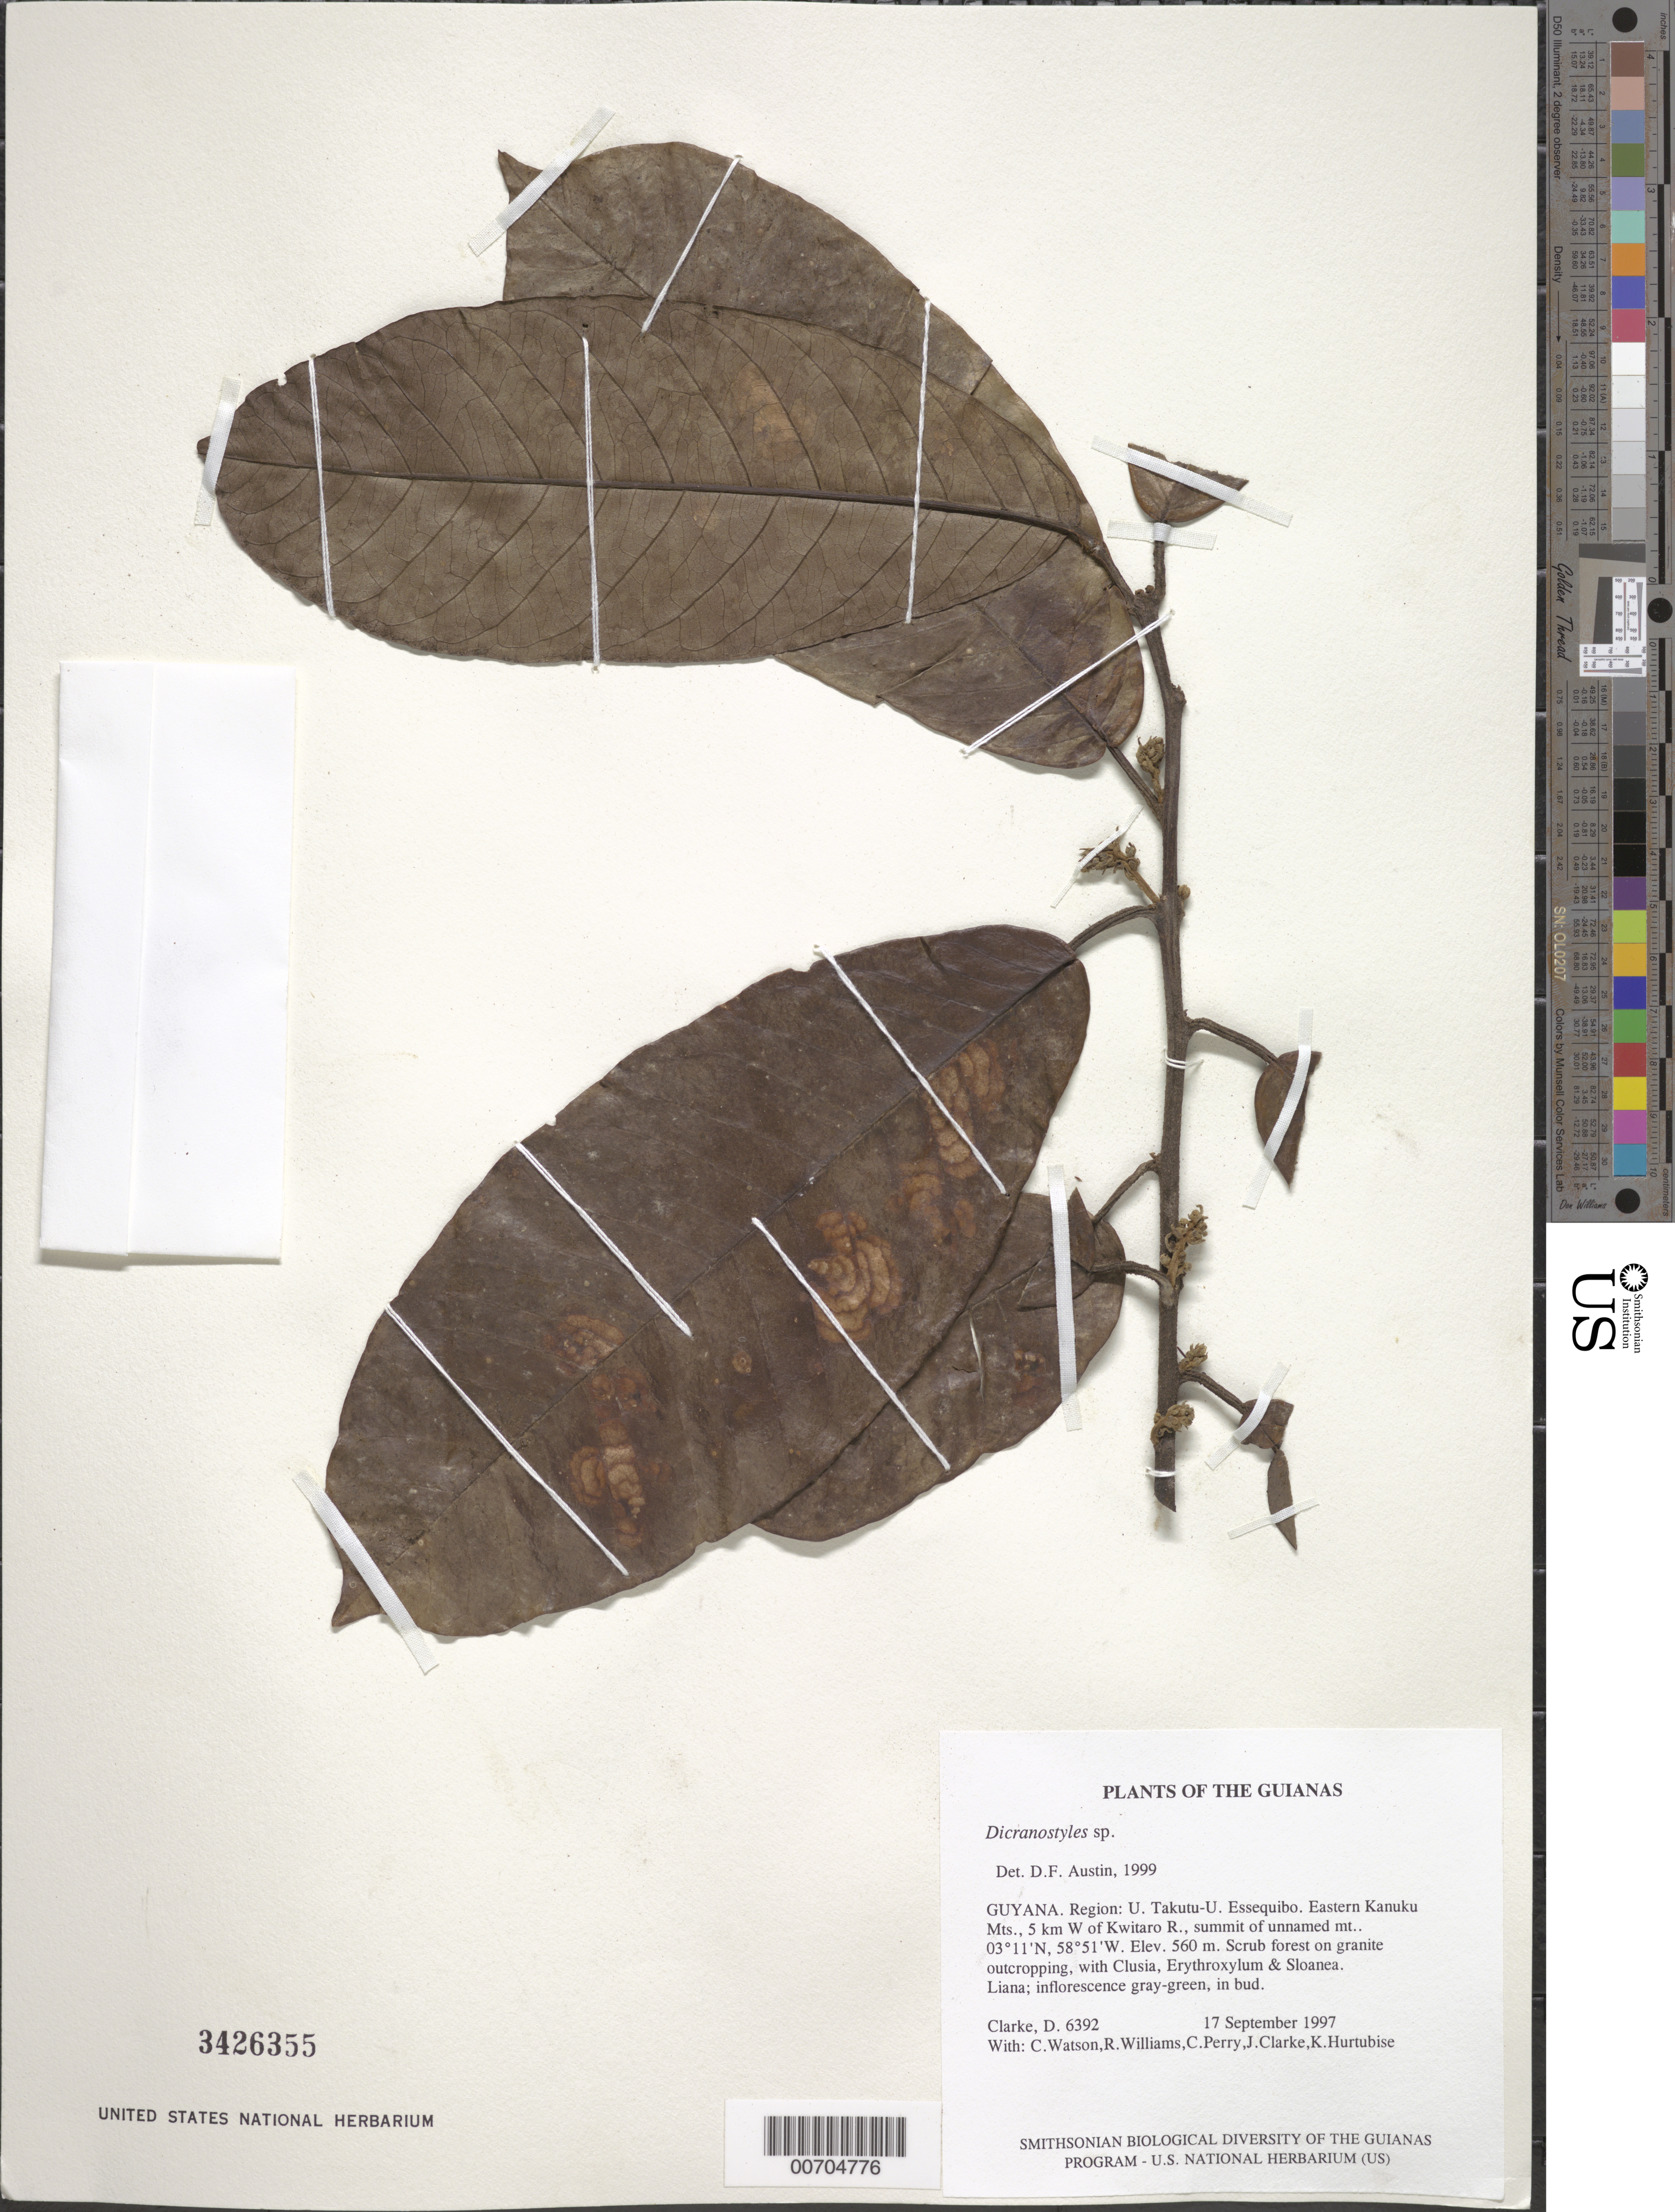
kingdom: Plantae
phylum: Tracheophyta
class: Magnoliopsida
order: Solanales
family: Convolvulaceae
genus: Dicranostyles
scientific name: Dicranostyles sp.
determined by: Austin, D. F.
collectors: H. D. Clarke, C. Watson, R. Williams, C. Perry, J. Clarke & K. Hurtubise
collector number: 6392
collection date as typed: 17 September 1997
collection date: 1997-09-17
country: Guyana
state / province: U. Takutu-U. Essequibo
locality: Eastern Kanuku Mts., 5 km W of Kwitaro R., summit of unnamed mt.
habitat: Scrub forest on granite outcropping, with Clusia, Erythroxylum & Sloanea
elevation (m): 560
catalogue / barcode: US 3426355